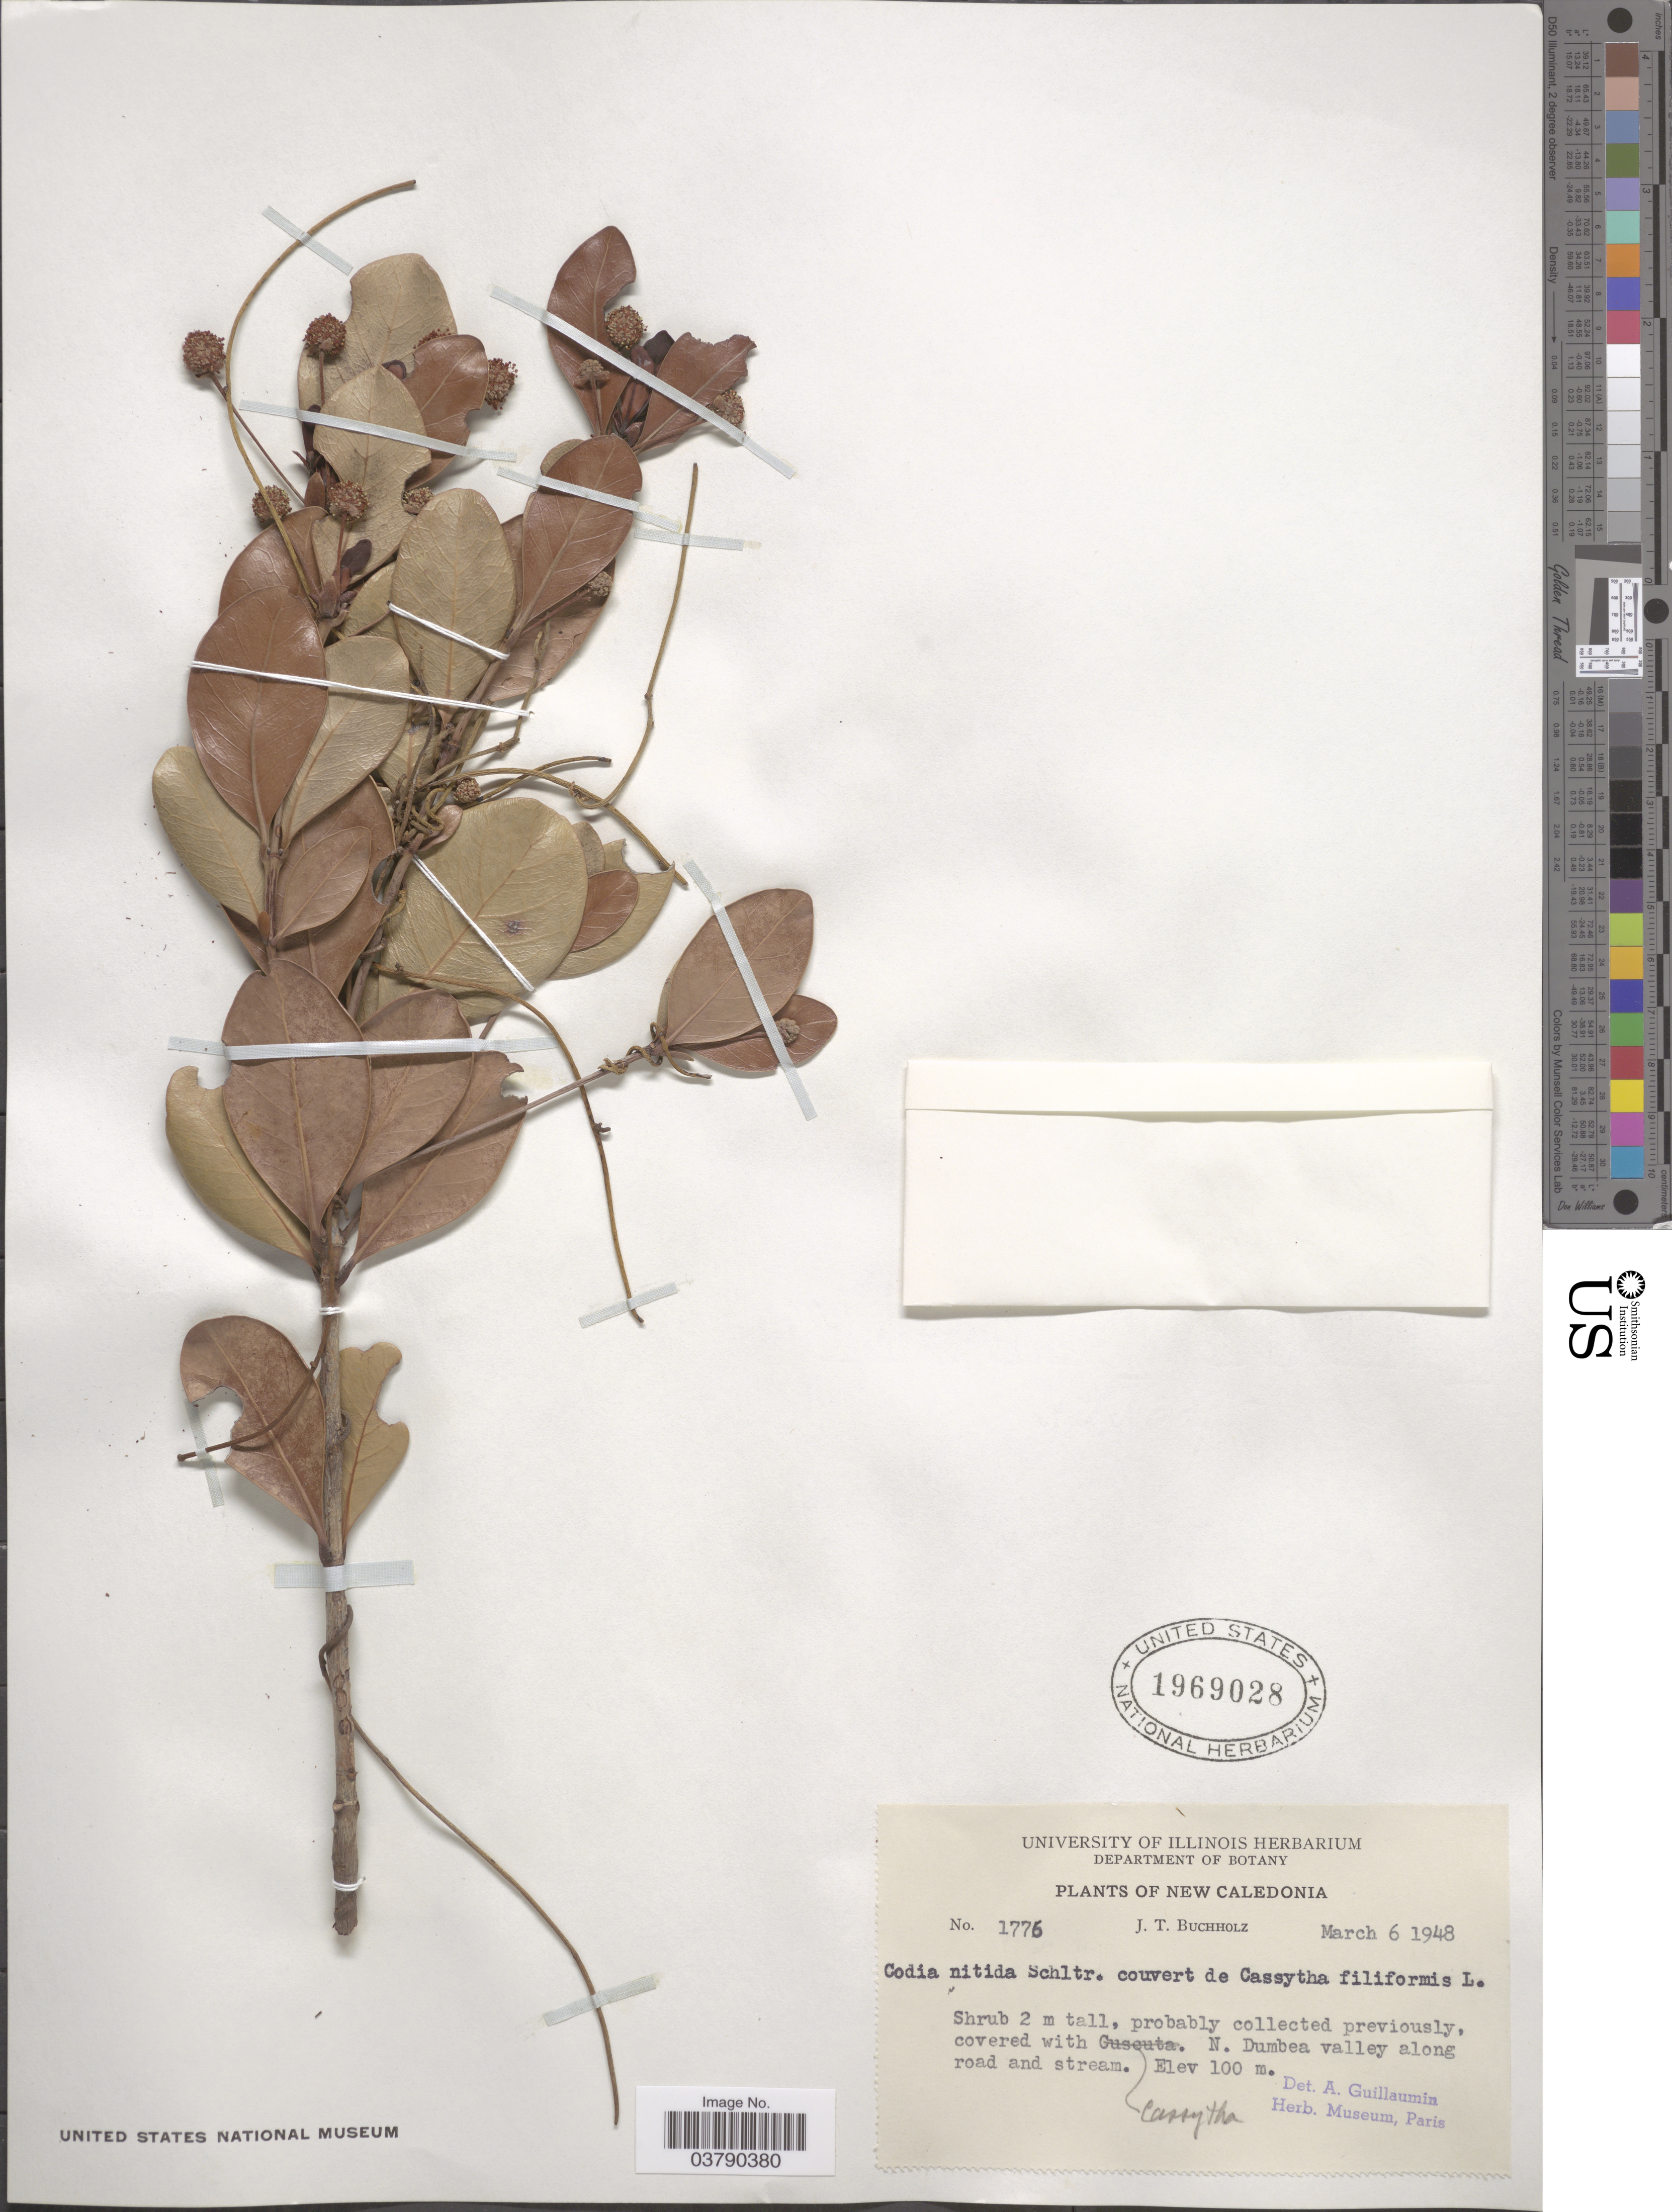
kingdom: Plantae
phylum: Tracheophyta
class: Magnoliopsida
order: Oxalidales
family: Cunoniaceae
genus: Codia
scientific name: Codia nitida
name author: Schltr.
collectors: J. T. Buchholz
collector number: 1776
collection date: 1948-03-06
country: New Caledonia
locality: N. Dumbea valley along road and stream.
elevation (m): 100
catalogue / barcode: US 1969028